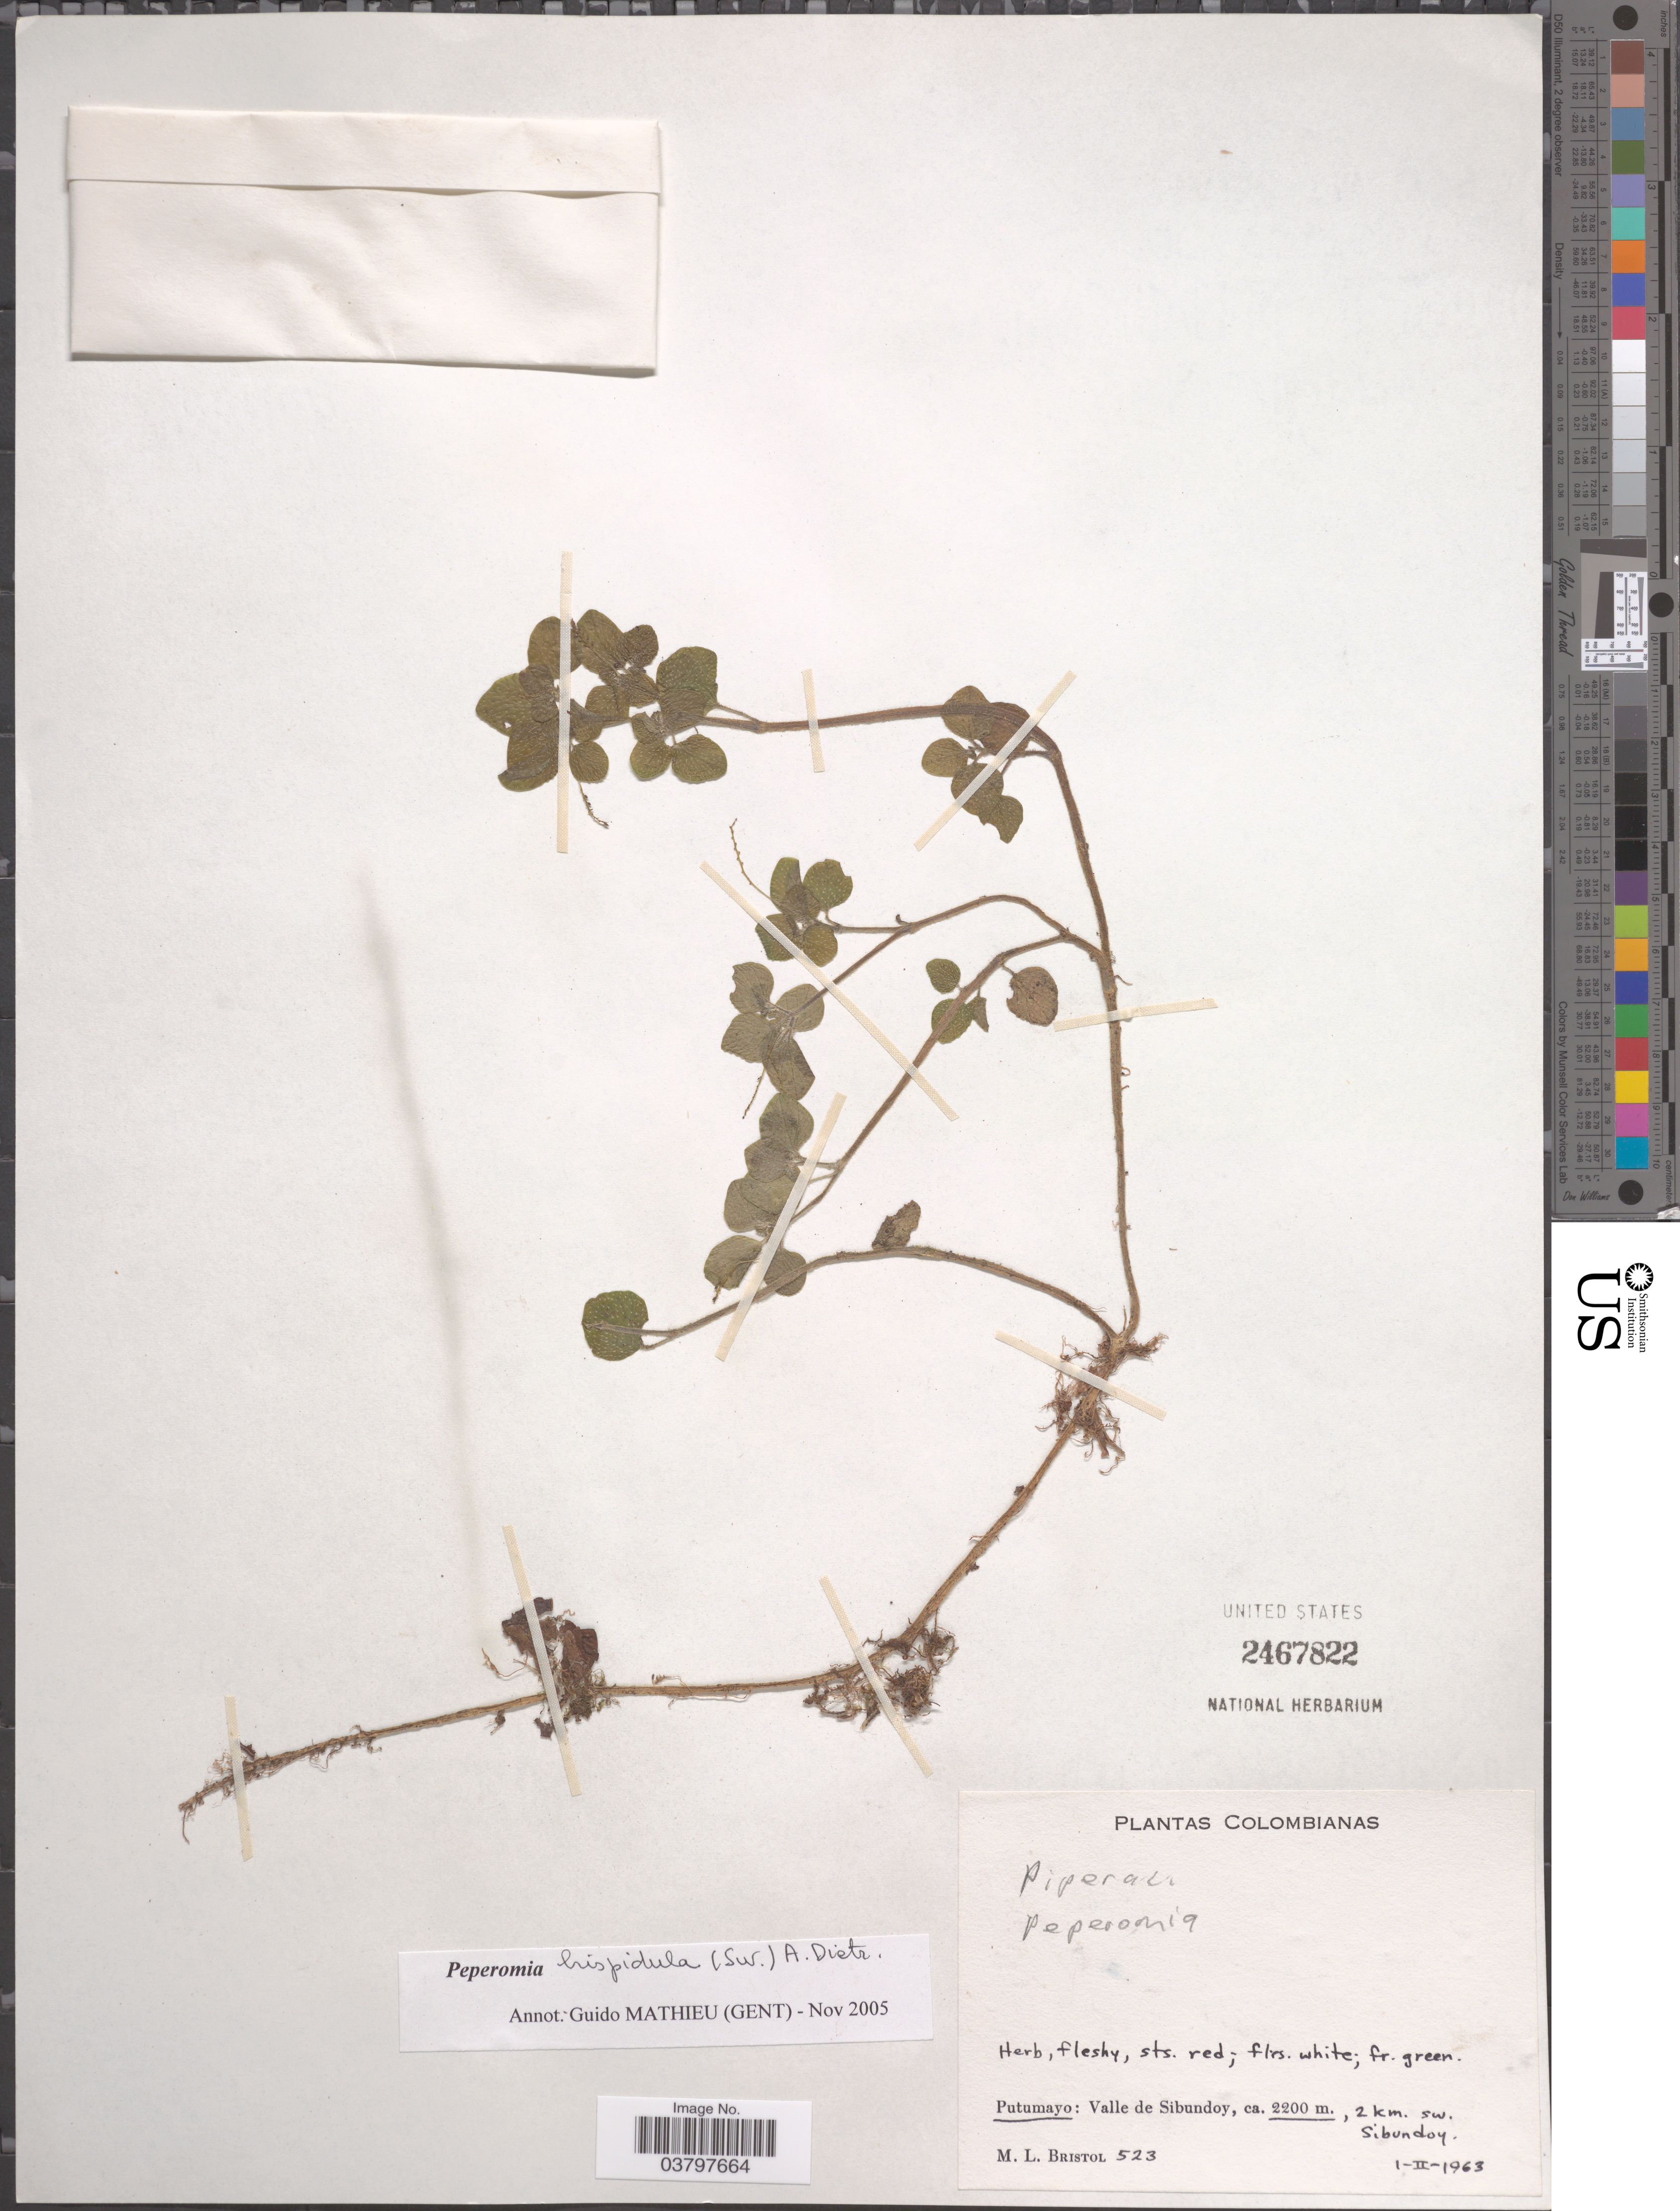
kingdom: Plantae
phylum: Tracheophyta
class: Magnoliopsida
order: Piperales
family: Piperaceae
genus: Peperomia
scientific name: Peperomia hispidula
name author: (Sw.) A. Dietr.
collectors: M. L. Bristol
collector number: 523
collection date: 1963-02-01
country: Colombia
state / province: Putumayo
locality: Valle de Sibundoy, 2 km. sw. Sibundoy.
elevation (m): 2200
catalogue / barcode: US 2467822